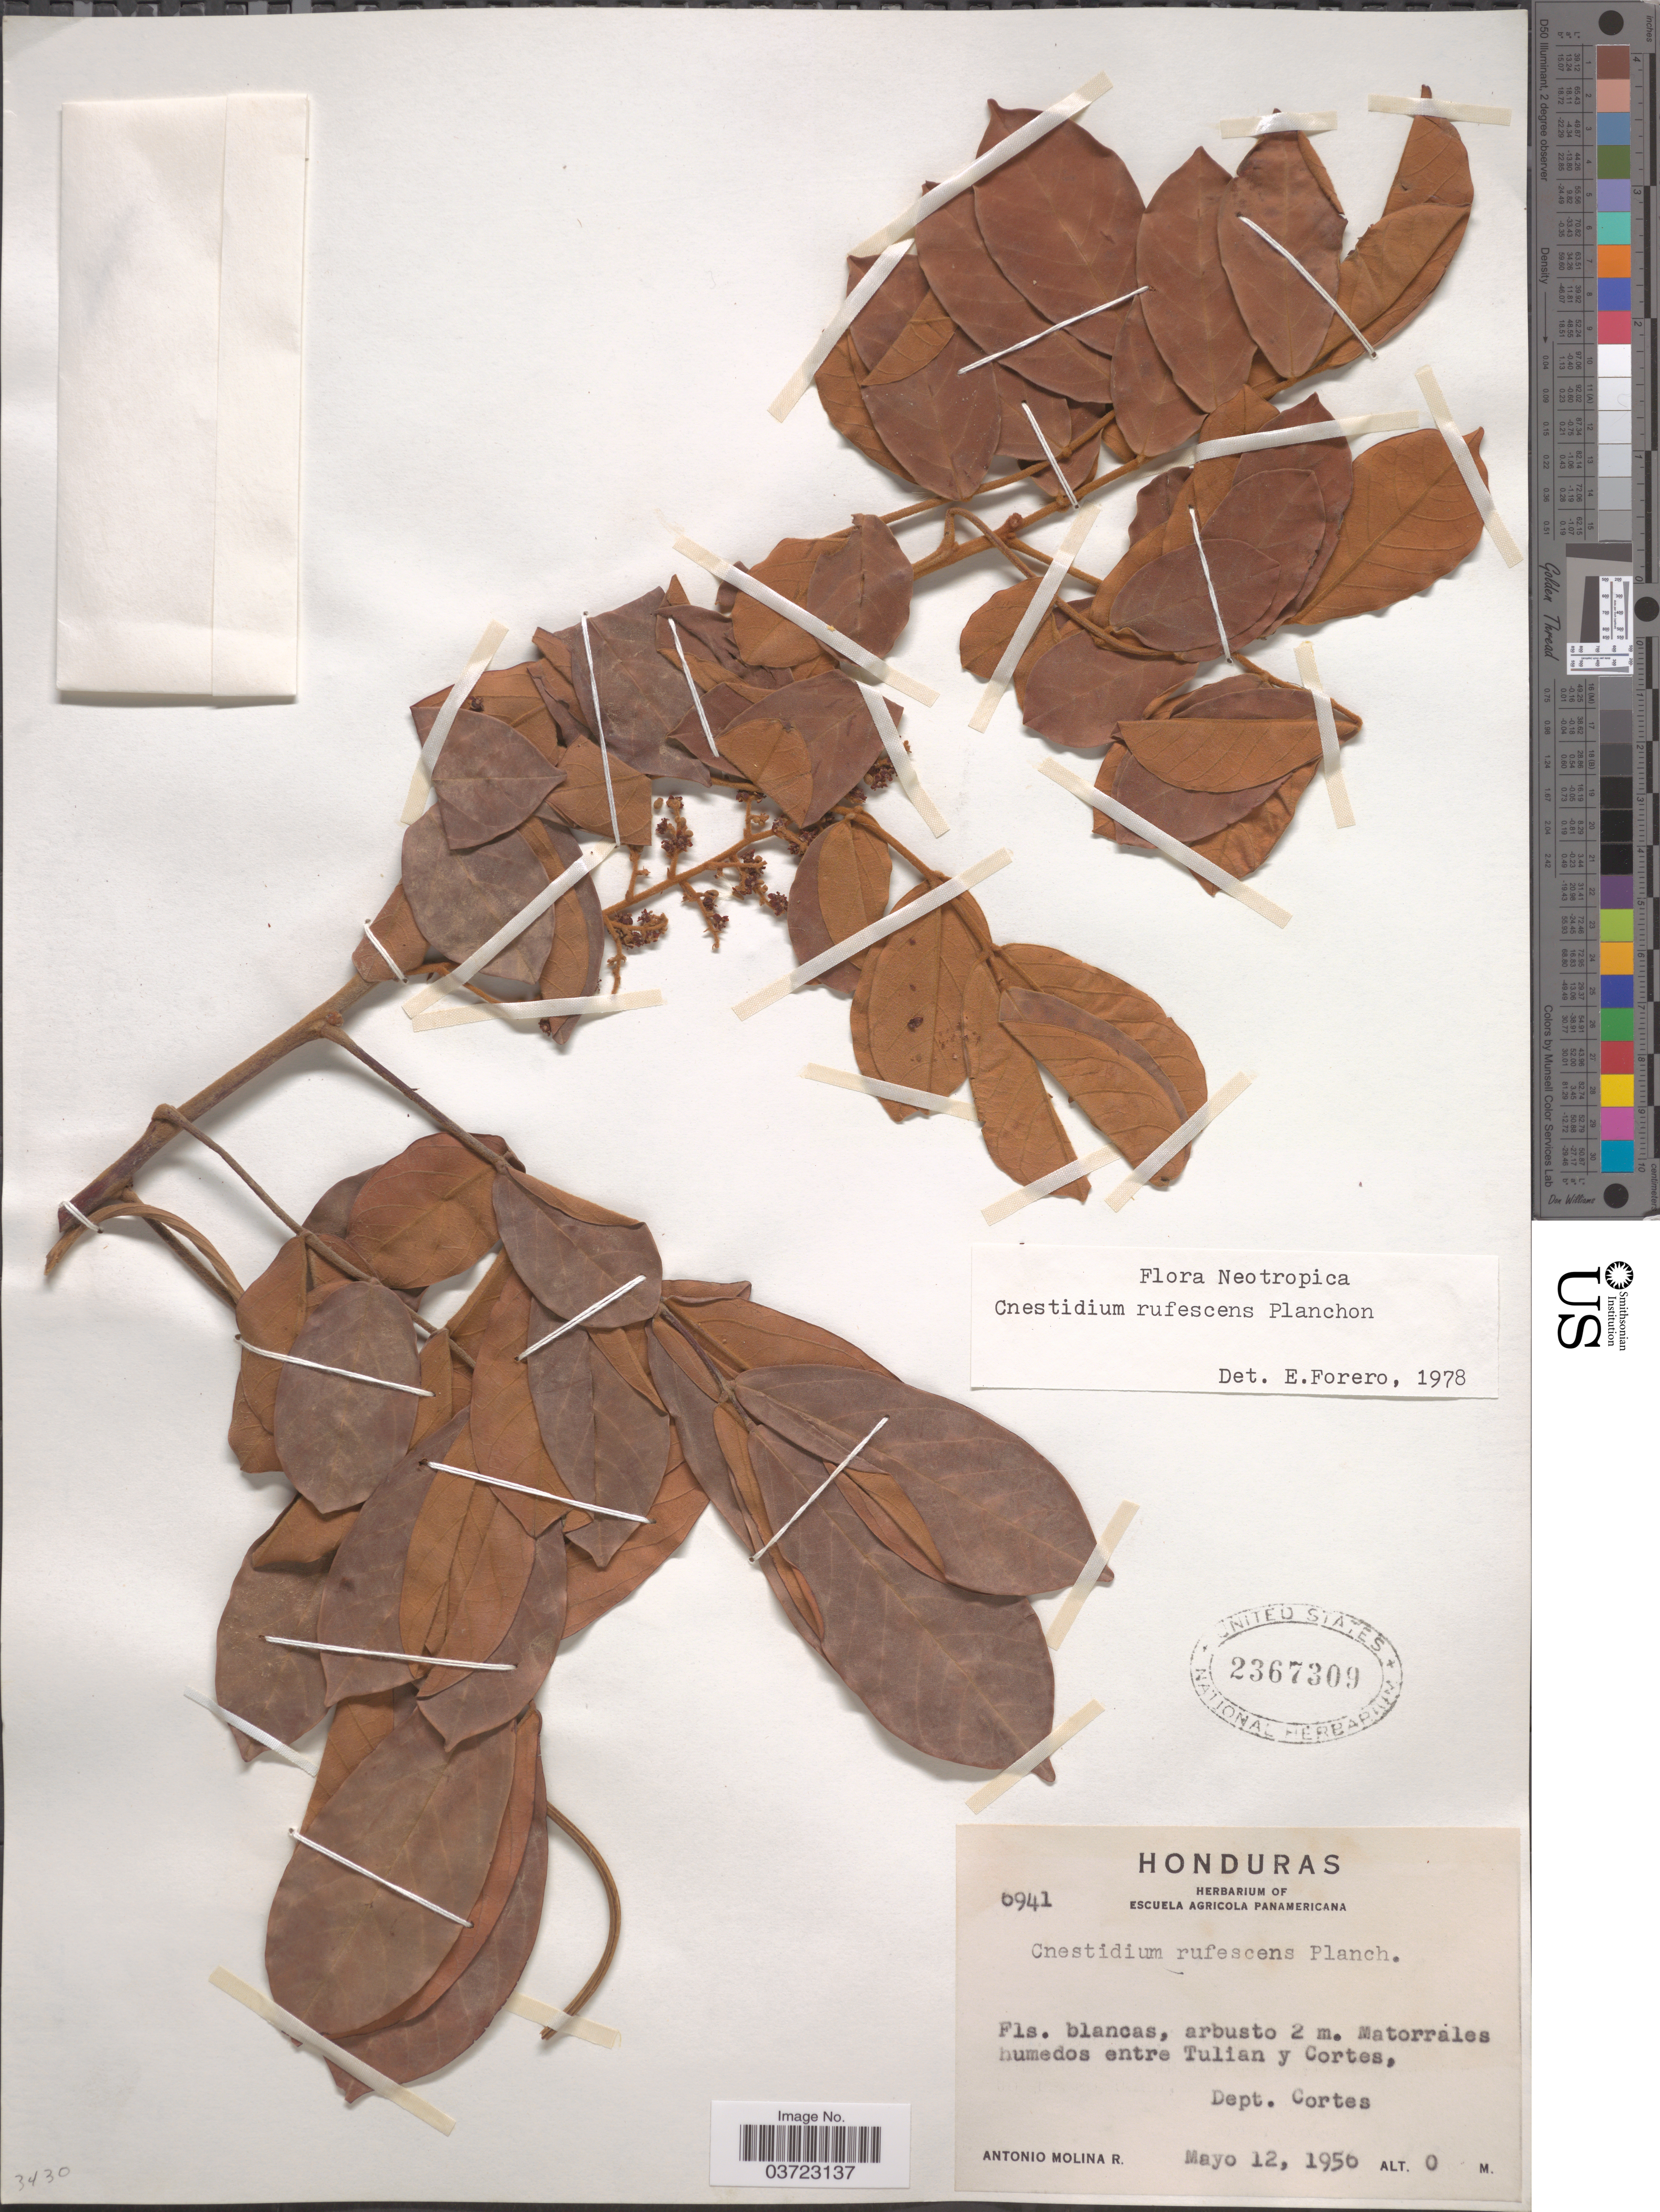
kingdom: Plantae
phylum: Tracheophyta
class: Magnoliopsida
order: Oxalidales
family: Connaraceae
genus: Cnestidium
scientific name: Cnestidium rufescens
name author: Planch.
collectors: A. Molina R.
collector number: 6941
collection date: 1950-05-12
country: Honduras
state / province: Cortes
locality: Matorrales humedos entre Tulian y Cortes, Dept. Cortes.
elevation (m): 0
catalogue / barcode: US 2367309